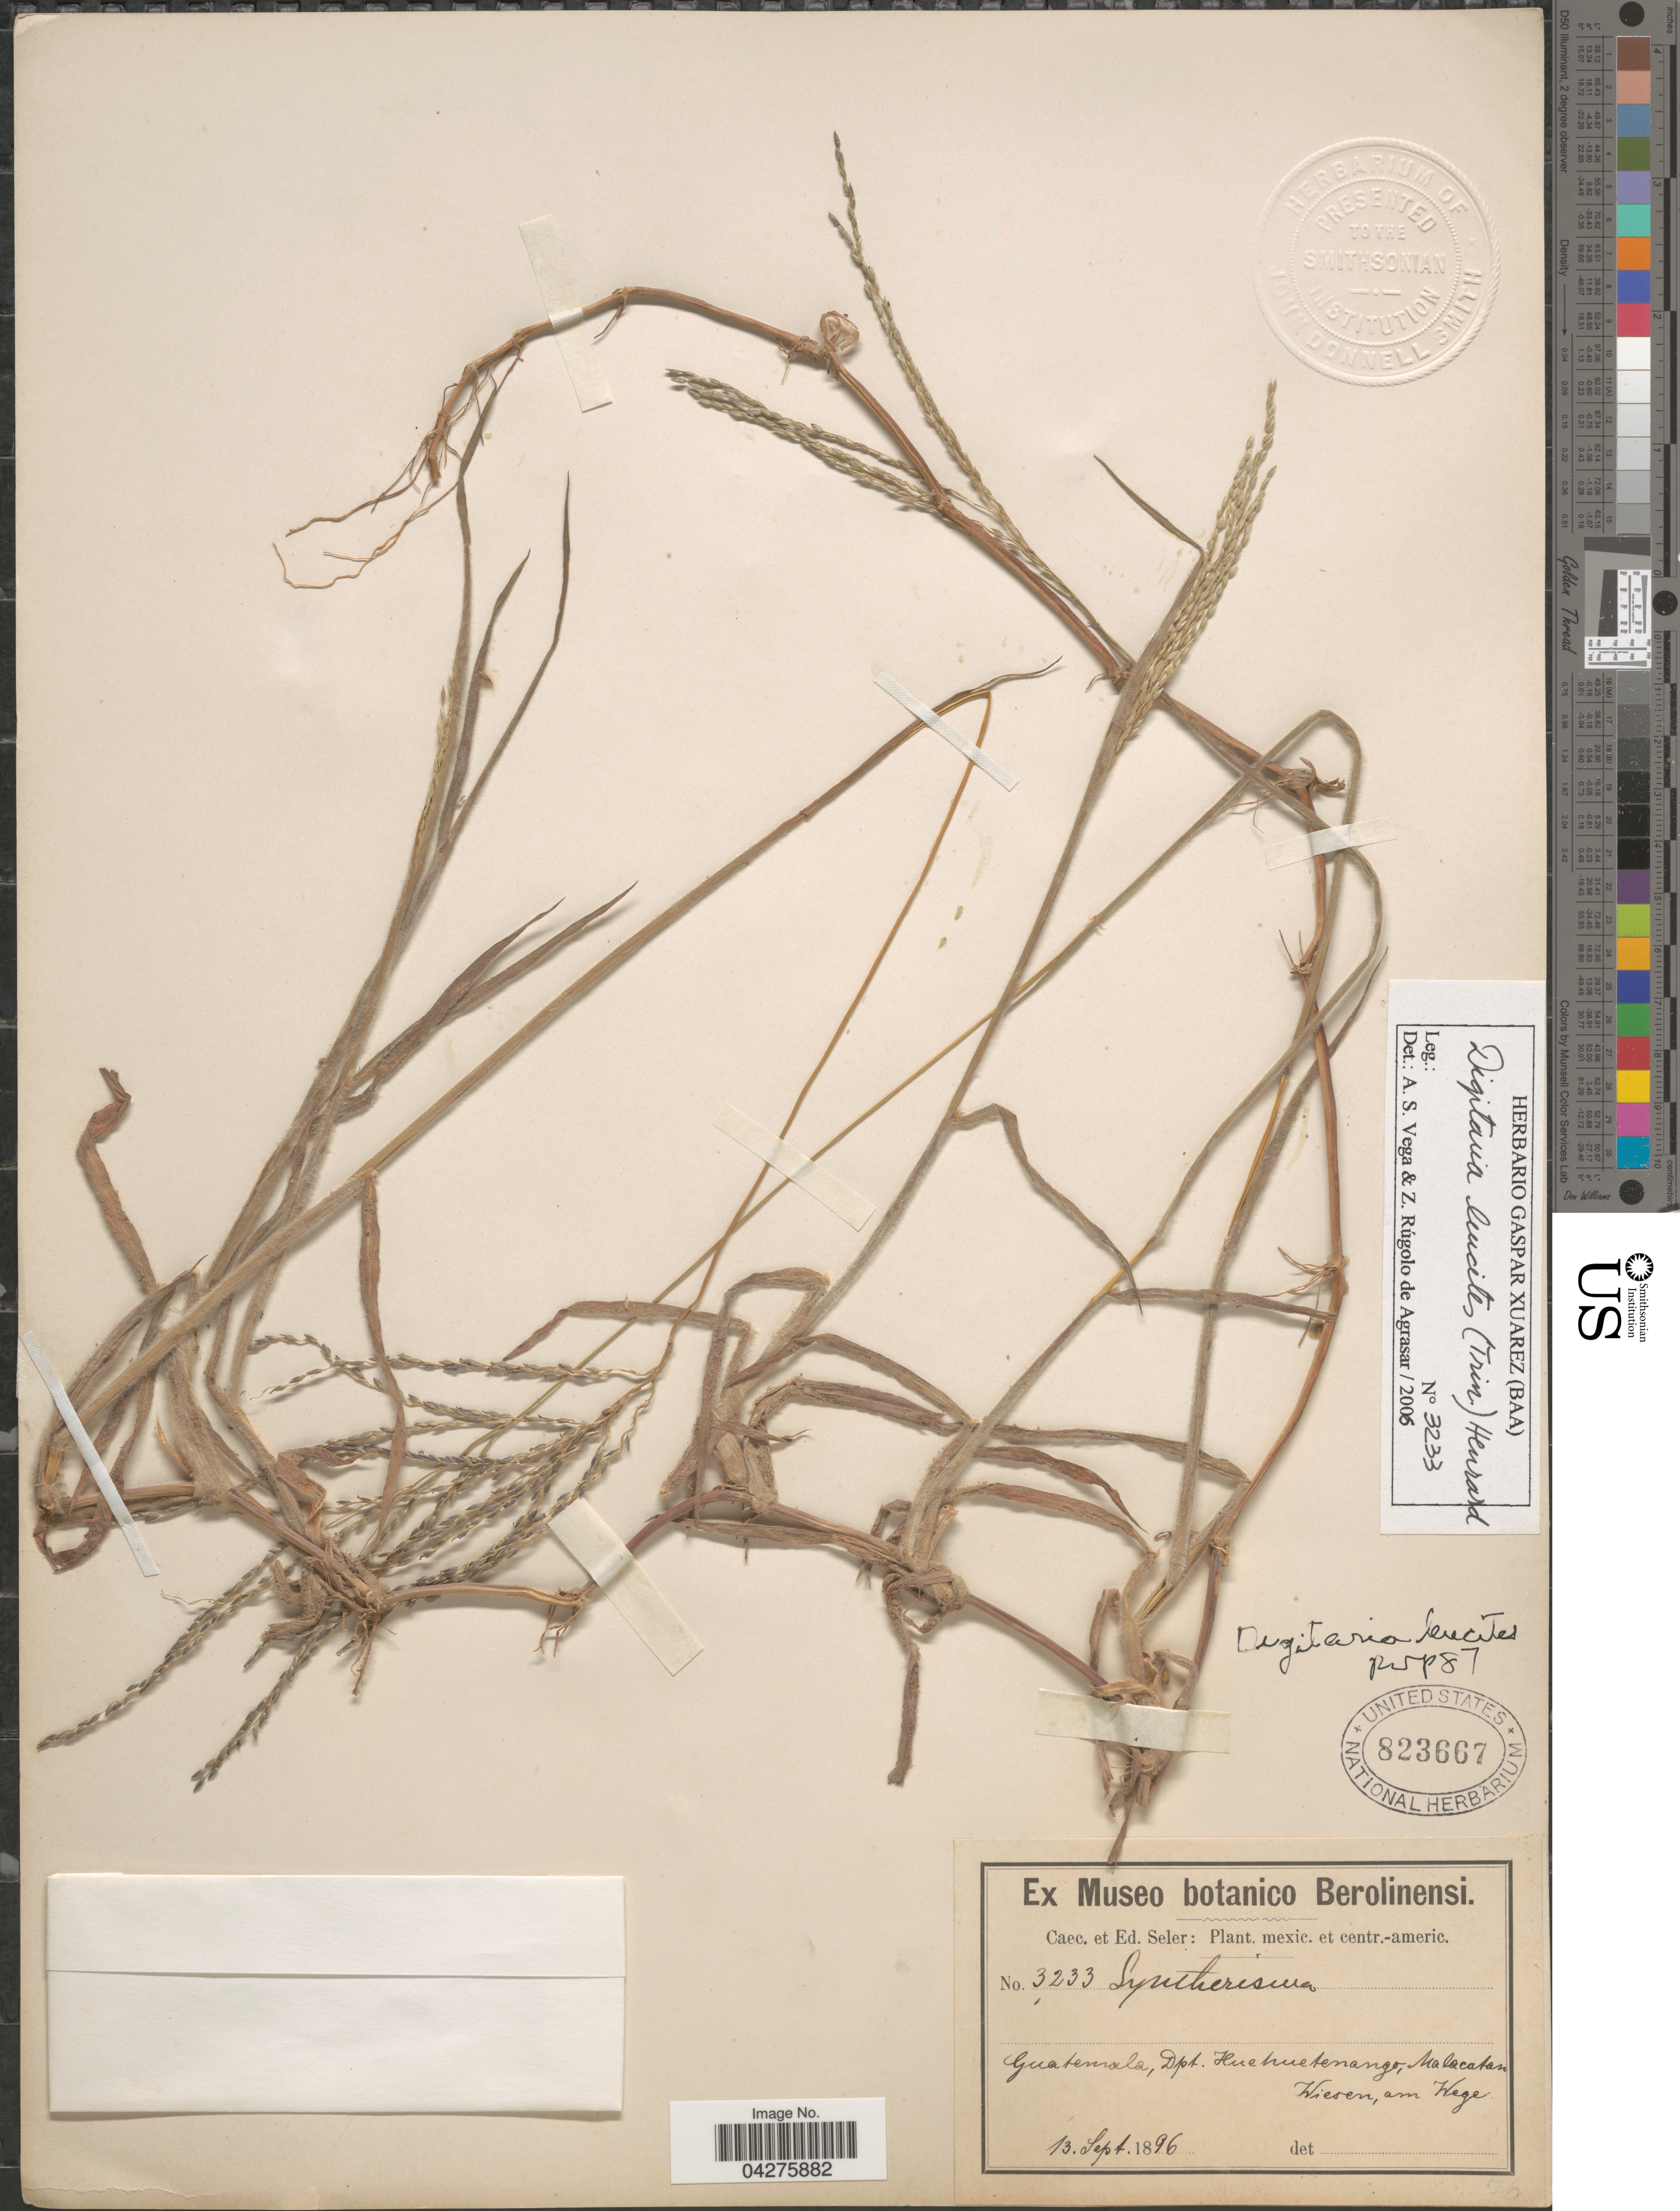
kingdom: Plantae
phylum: Tracheophyta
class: Liliopsida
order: Poales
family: Poaceae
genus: Digitaria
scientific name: Digitaria leucites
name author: (Trin.) Henr.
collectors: C. Seler & E. G. Seler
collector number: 3233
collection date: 1896-09-13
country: Guatemala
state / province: Huehuetenango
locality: Dpt. Huehuetenango, Malacatan Wiesen, am Wege.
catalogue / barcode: US 823667